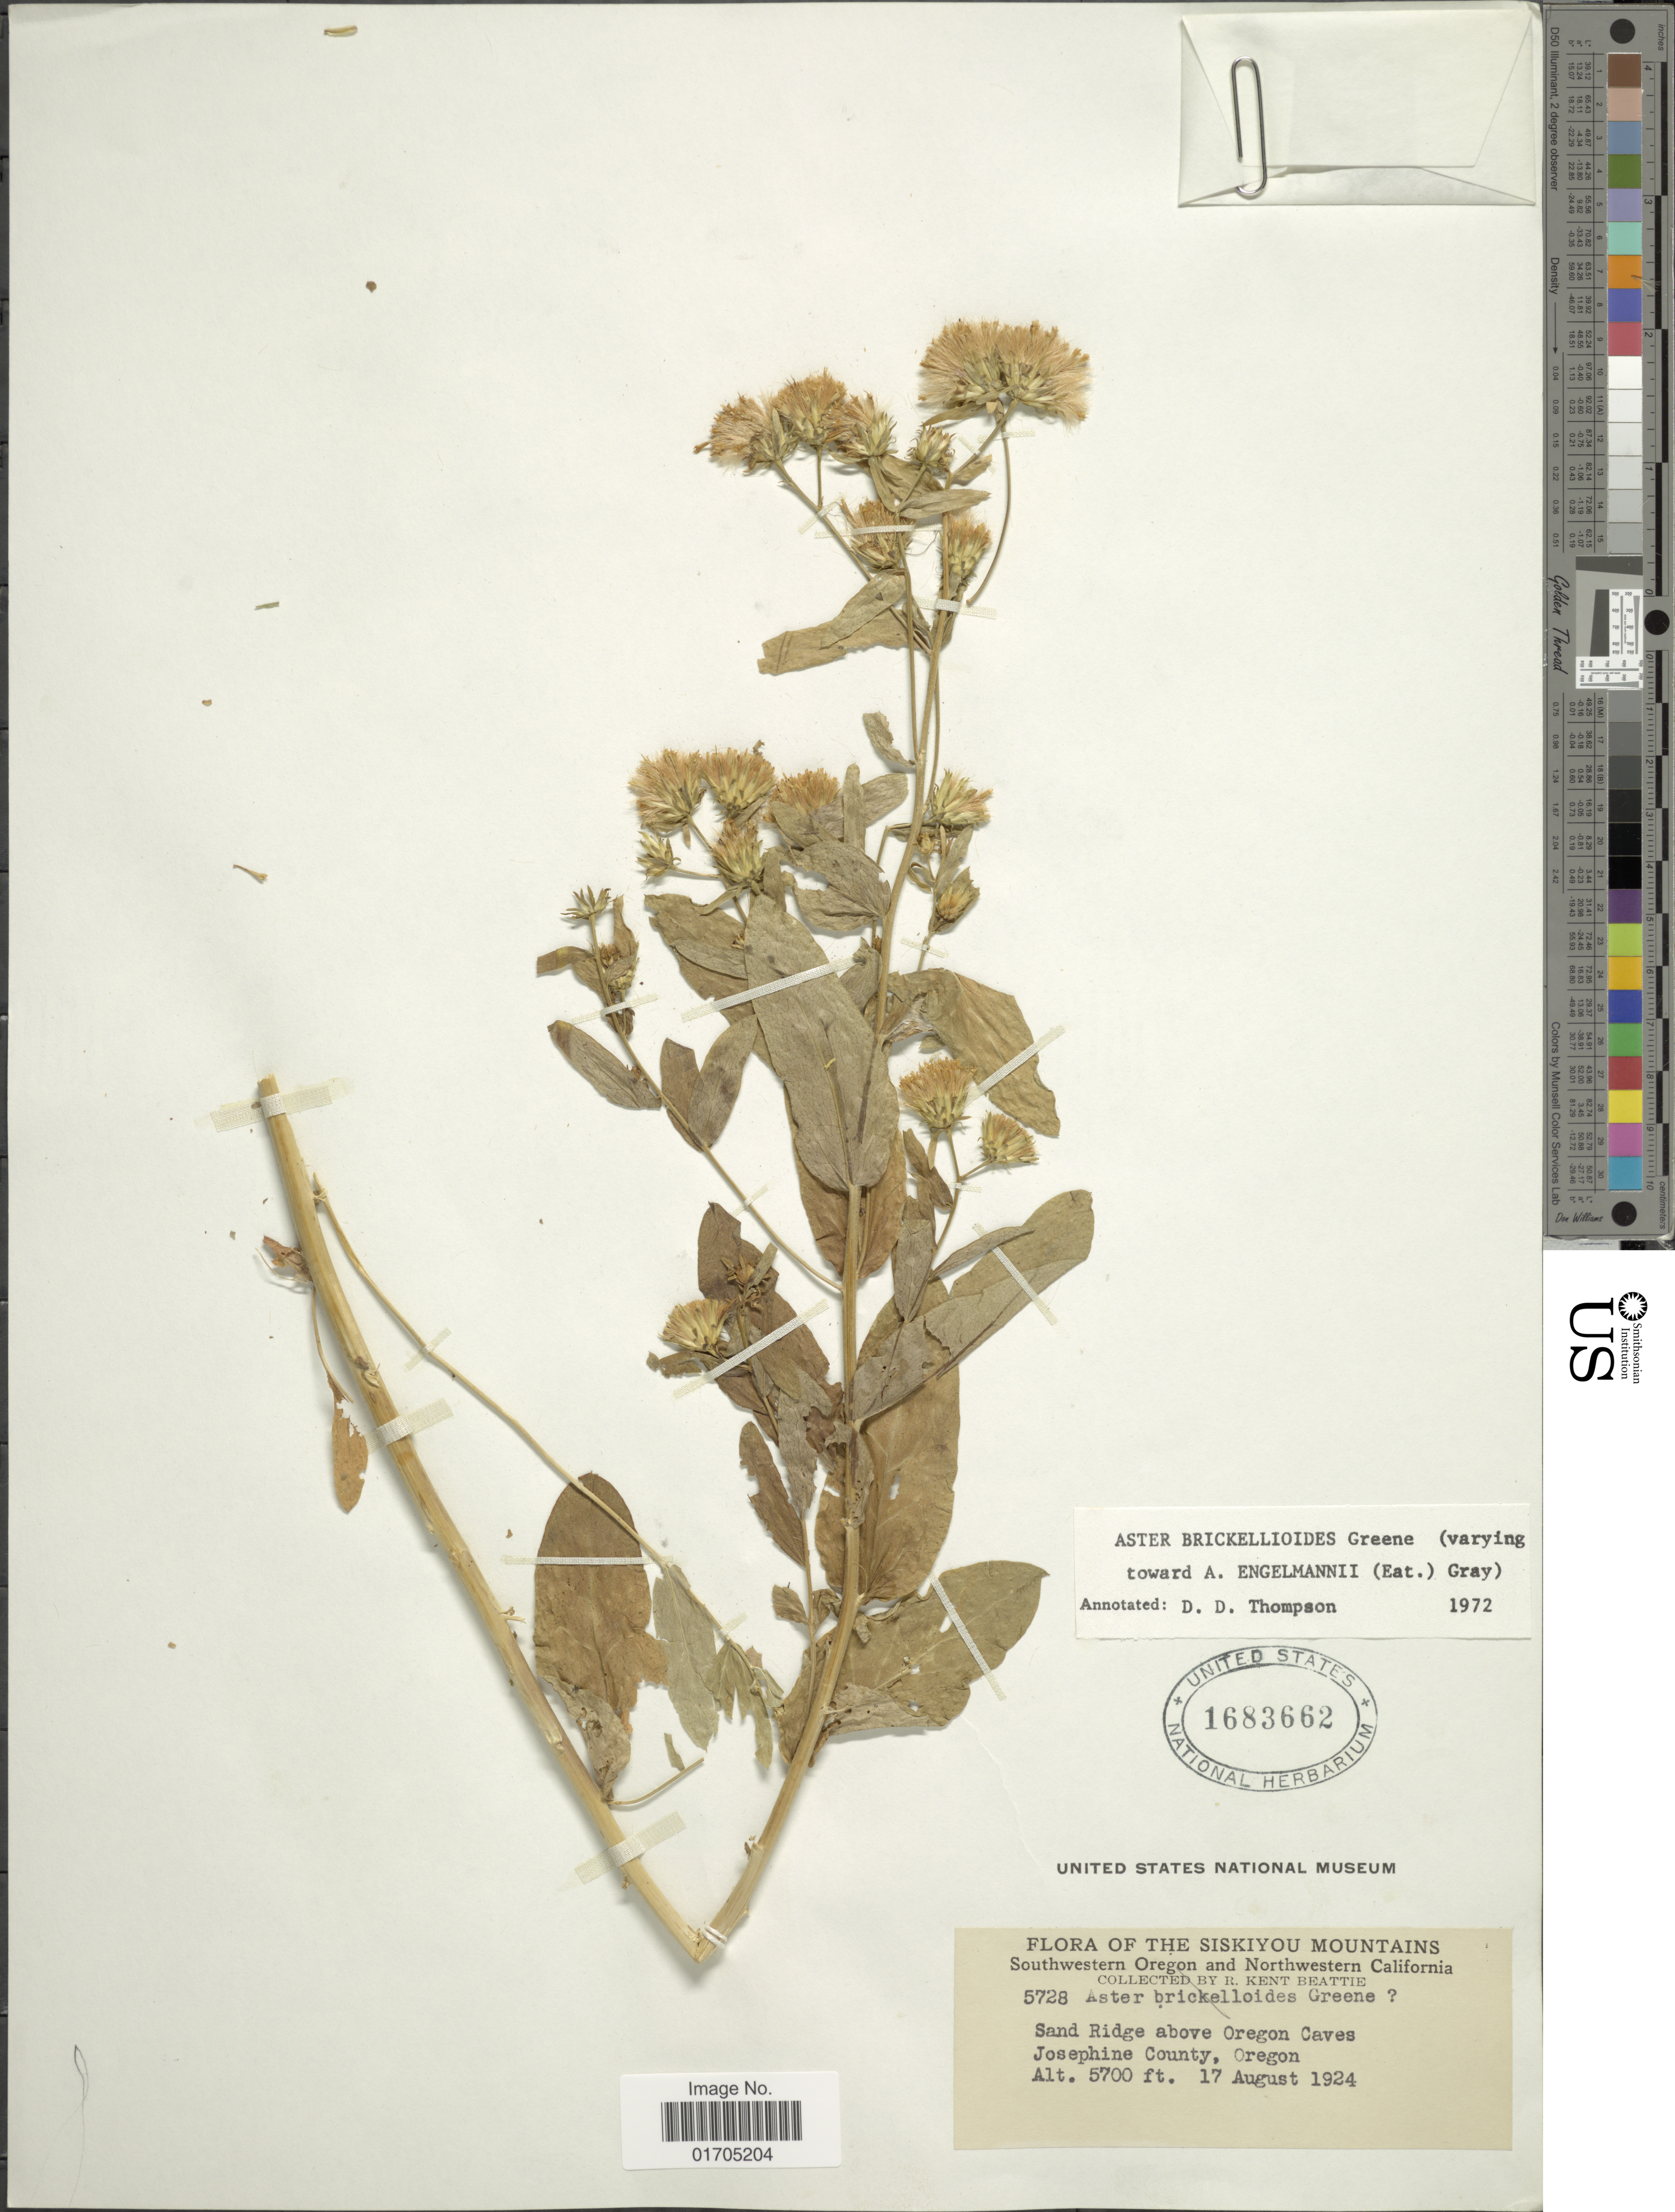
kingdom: Plantae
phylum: Tracheophyta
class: Magnoliopsida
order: Asterales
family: Asteraceae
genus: Eucephalus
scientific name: Eucephalus brickellioides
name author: G.L. Nesom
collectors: R. K. Beattie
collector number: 5728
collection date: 1924-08-17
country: United States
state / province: Oregon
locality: The Siskiyou Mountains, Southwestern Oregon, Sand Ridge above Oregon Caves, Josephine County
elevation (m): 1737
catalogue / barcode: US 1683662